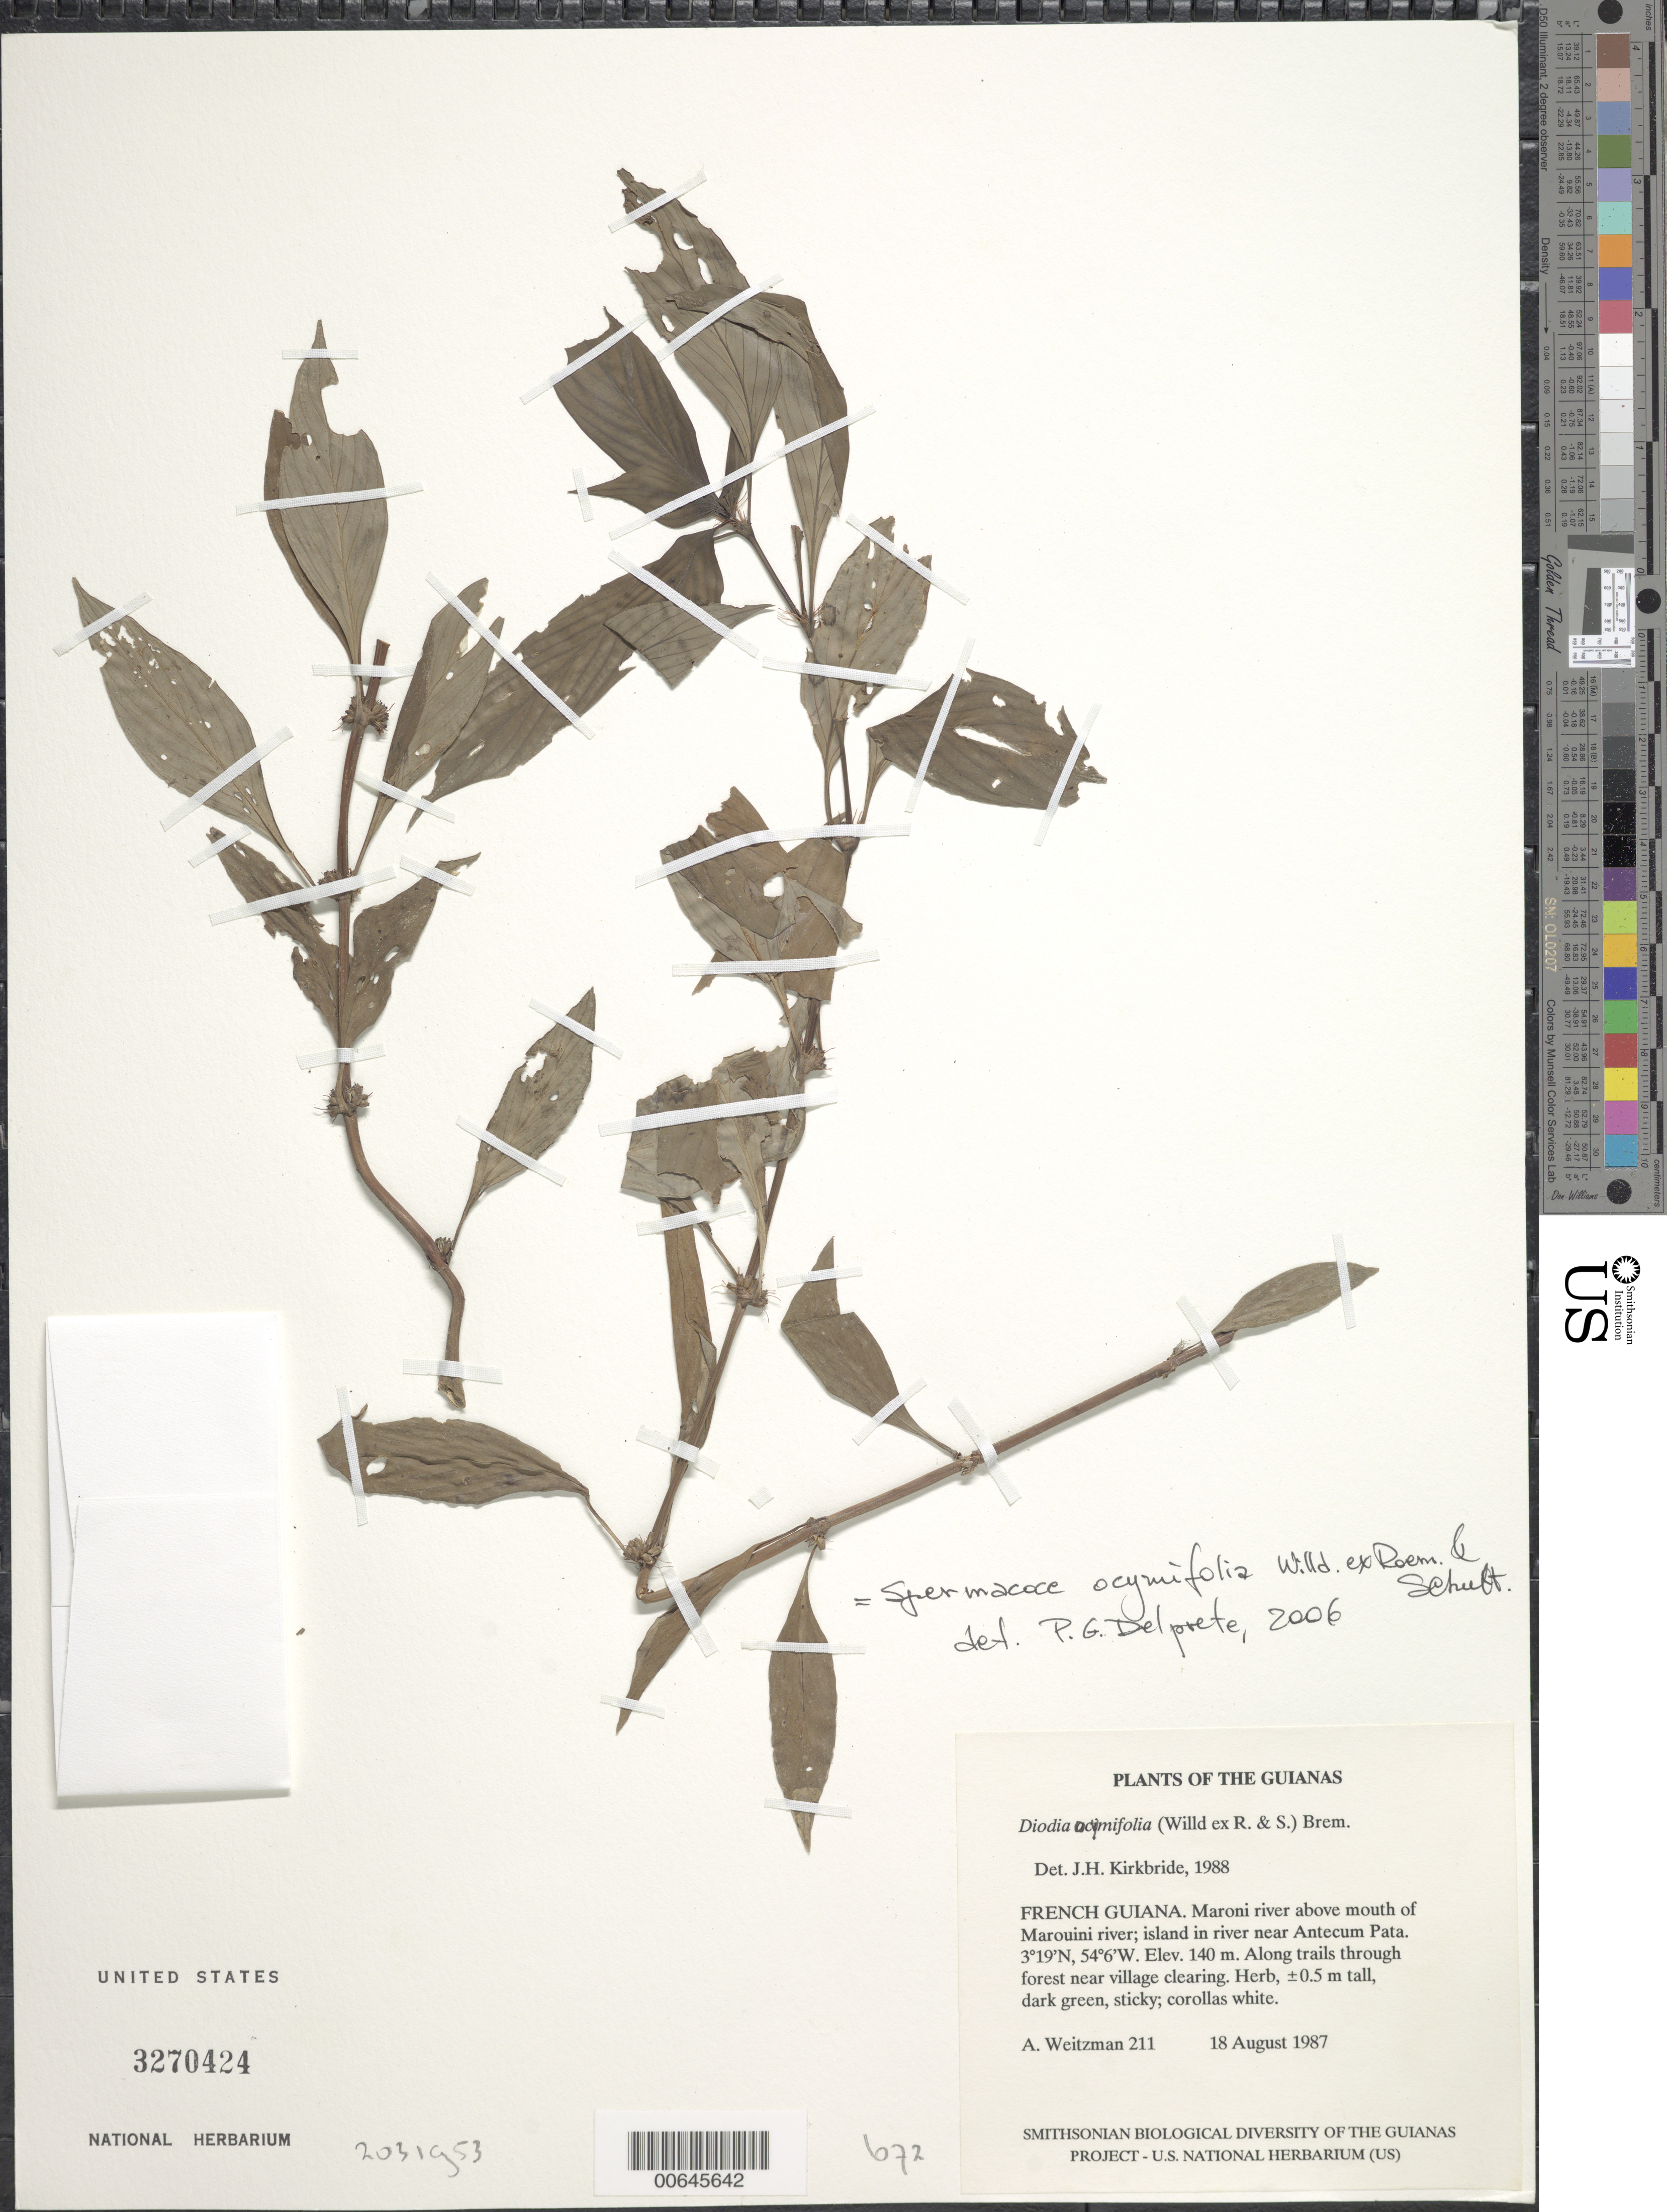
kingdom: Plantae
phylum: Tracheophyta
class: Magnoliopsida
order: Gentianales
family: Rubiaceae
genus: Spermacoce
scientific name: Spermacoce ocymifolia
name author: Willd. ex Roem. & Schult.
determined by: Delprete, P. G., Herb. de Guyane Cay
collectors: A. L. Weitzman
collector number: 211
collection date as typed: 18 August 1987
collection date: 1987-08-18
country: French Guiana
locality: Maroni river, above mouth of Marouini river; island in river near Antecum Pata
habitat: Along trails through forest near village clearing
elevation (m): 140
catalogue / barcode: US 3270424